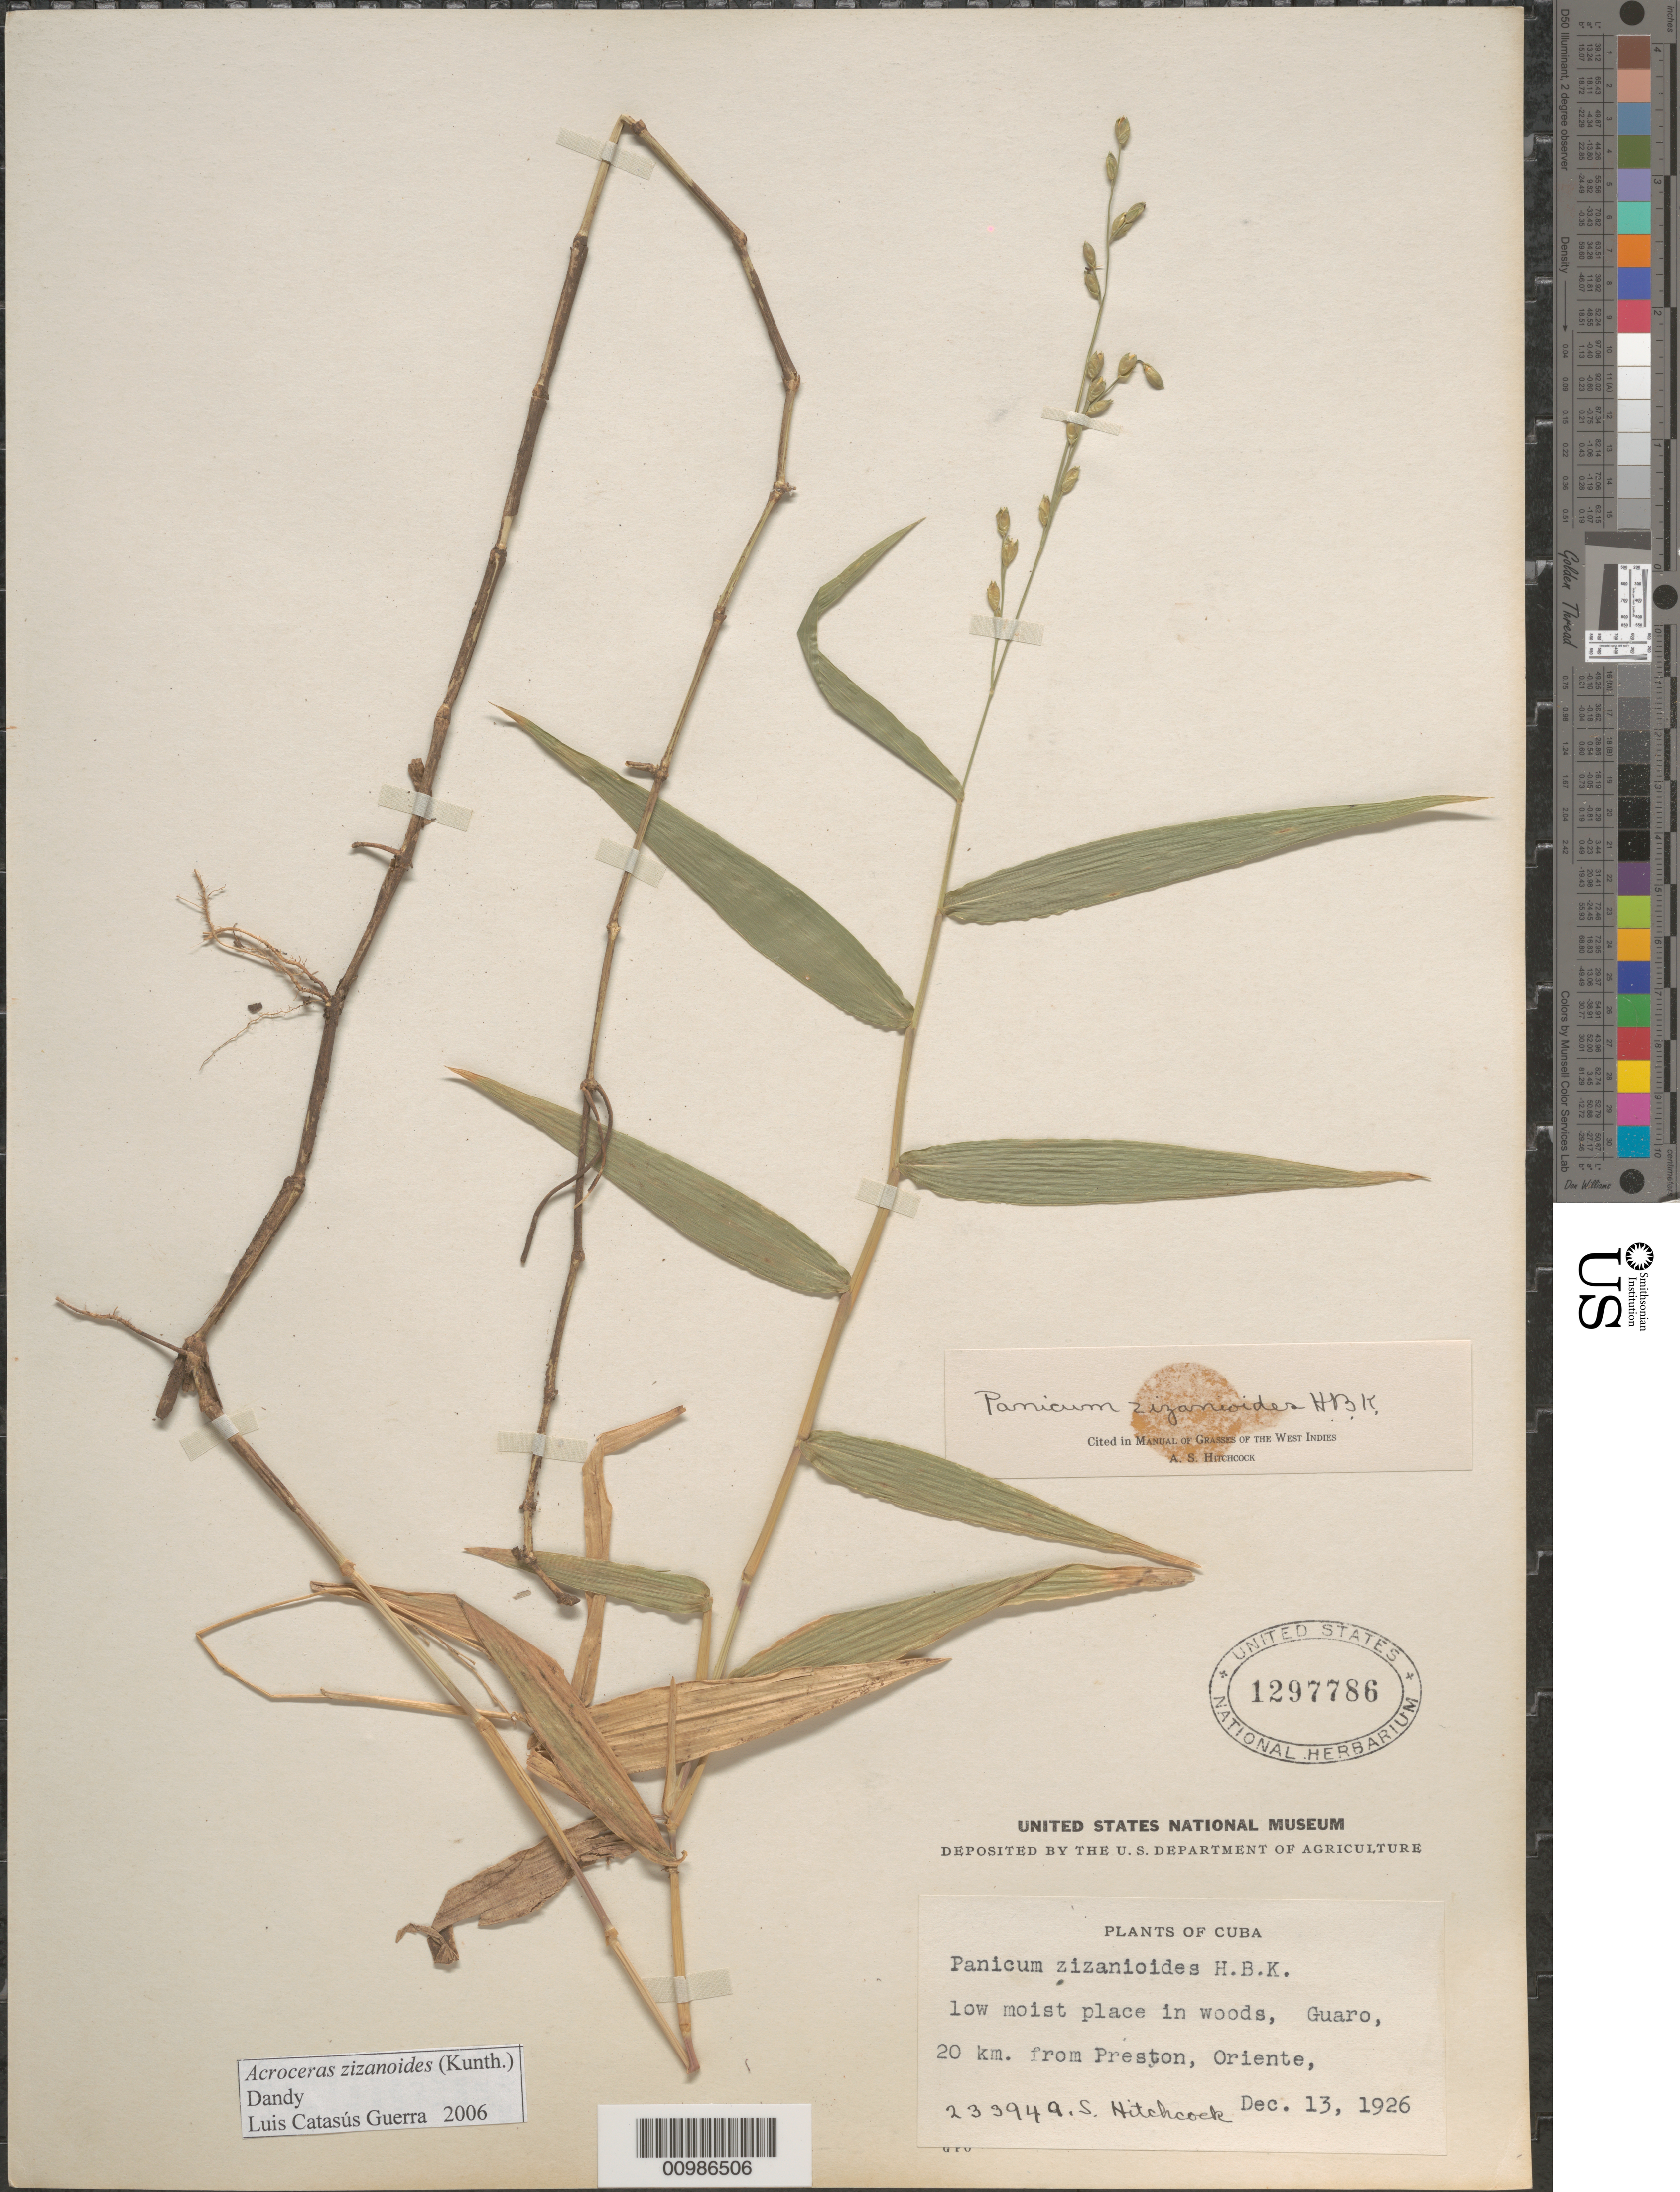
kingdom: Plantae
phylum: Tracheophyta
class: Liliopsida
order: Poales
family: Poaceae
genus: Acroceras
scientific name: Acroceras zizanioides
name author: (Kunth) Dandy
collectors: A. S. Hitchcock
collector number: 23394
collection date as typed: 13 Dec 1926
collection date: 1926-12-13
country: Cuba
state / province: Oriente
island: Cuba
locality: Guaro, 20 km from Preston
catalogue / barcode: US 1297786